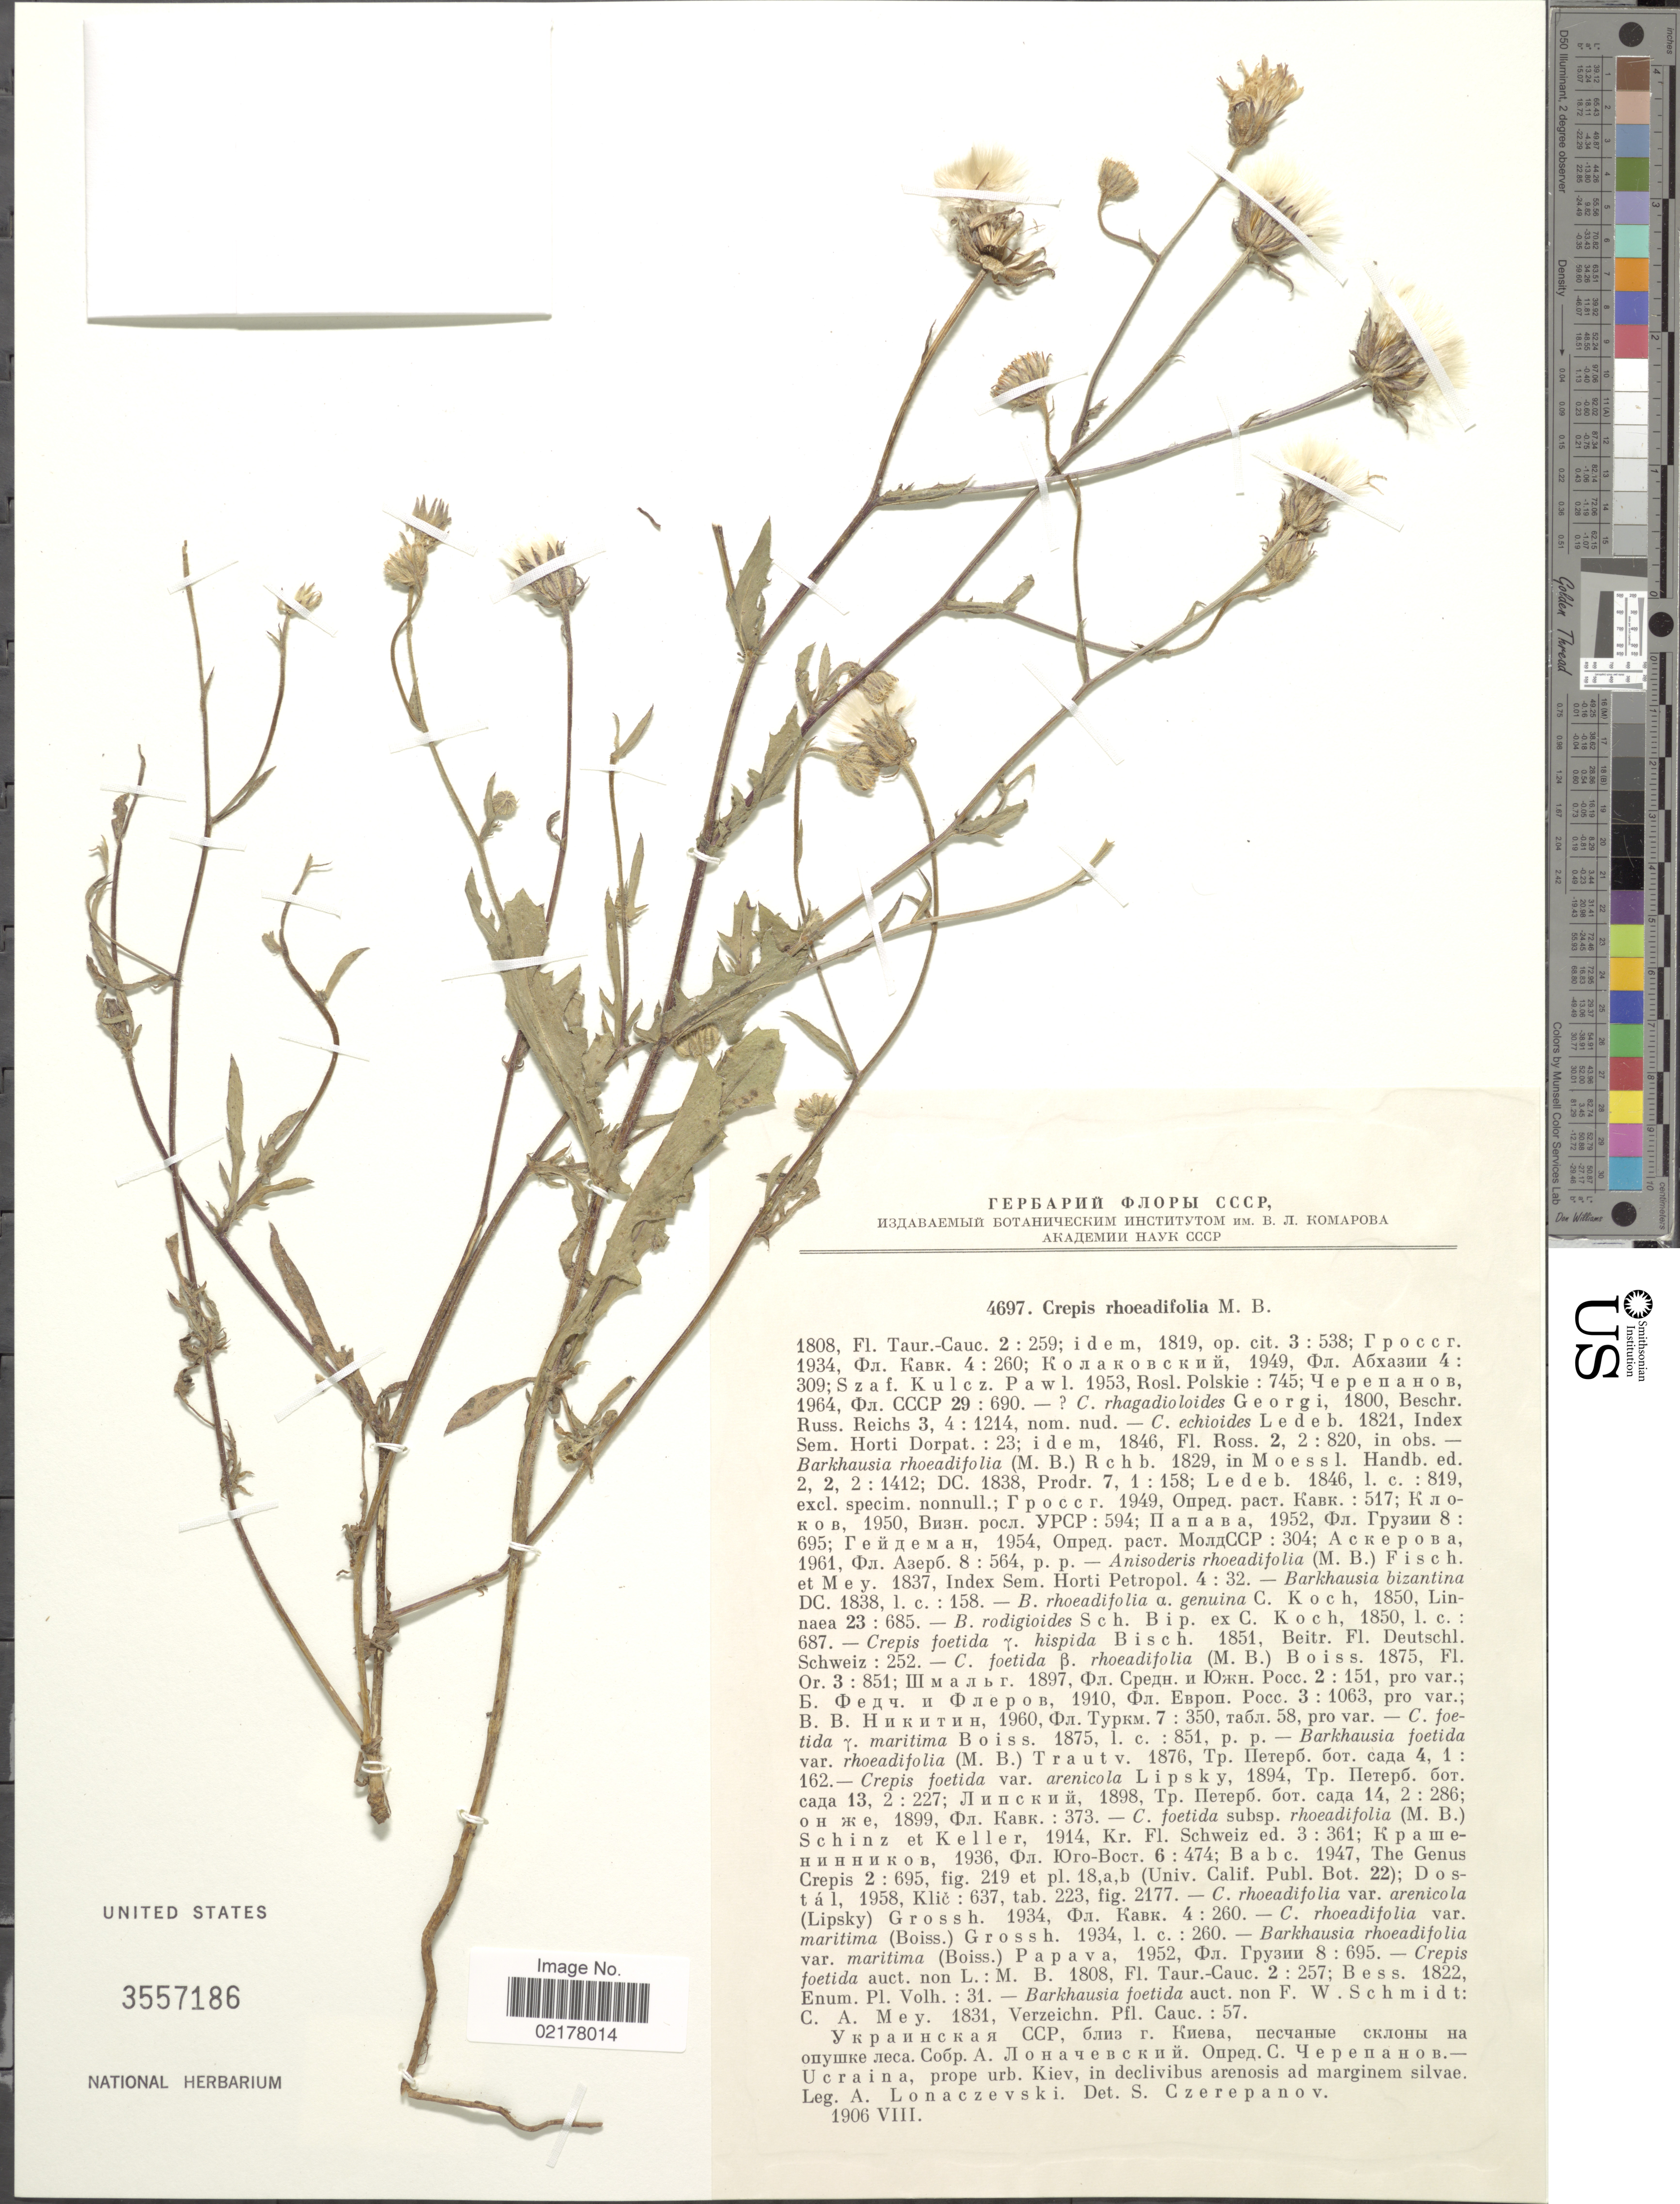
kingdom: Plantae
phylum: Tracheophyta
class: Magnoliopsida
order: Asterales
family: Asteraceae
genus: Crepis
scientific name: Crepis foetida subsp. rhoeadifolia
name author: (M. Bieb.) Čelak.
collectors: A. Lonaczevsky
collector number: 4697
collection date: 1906-08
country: Ukraine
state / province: Kiev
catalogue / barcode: US 3557186